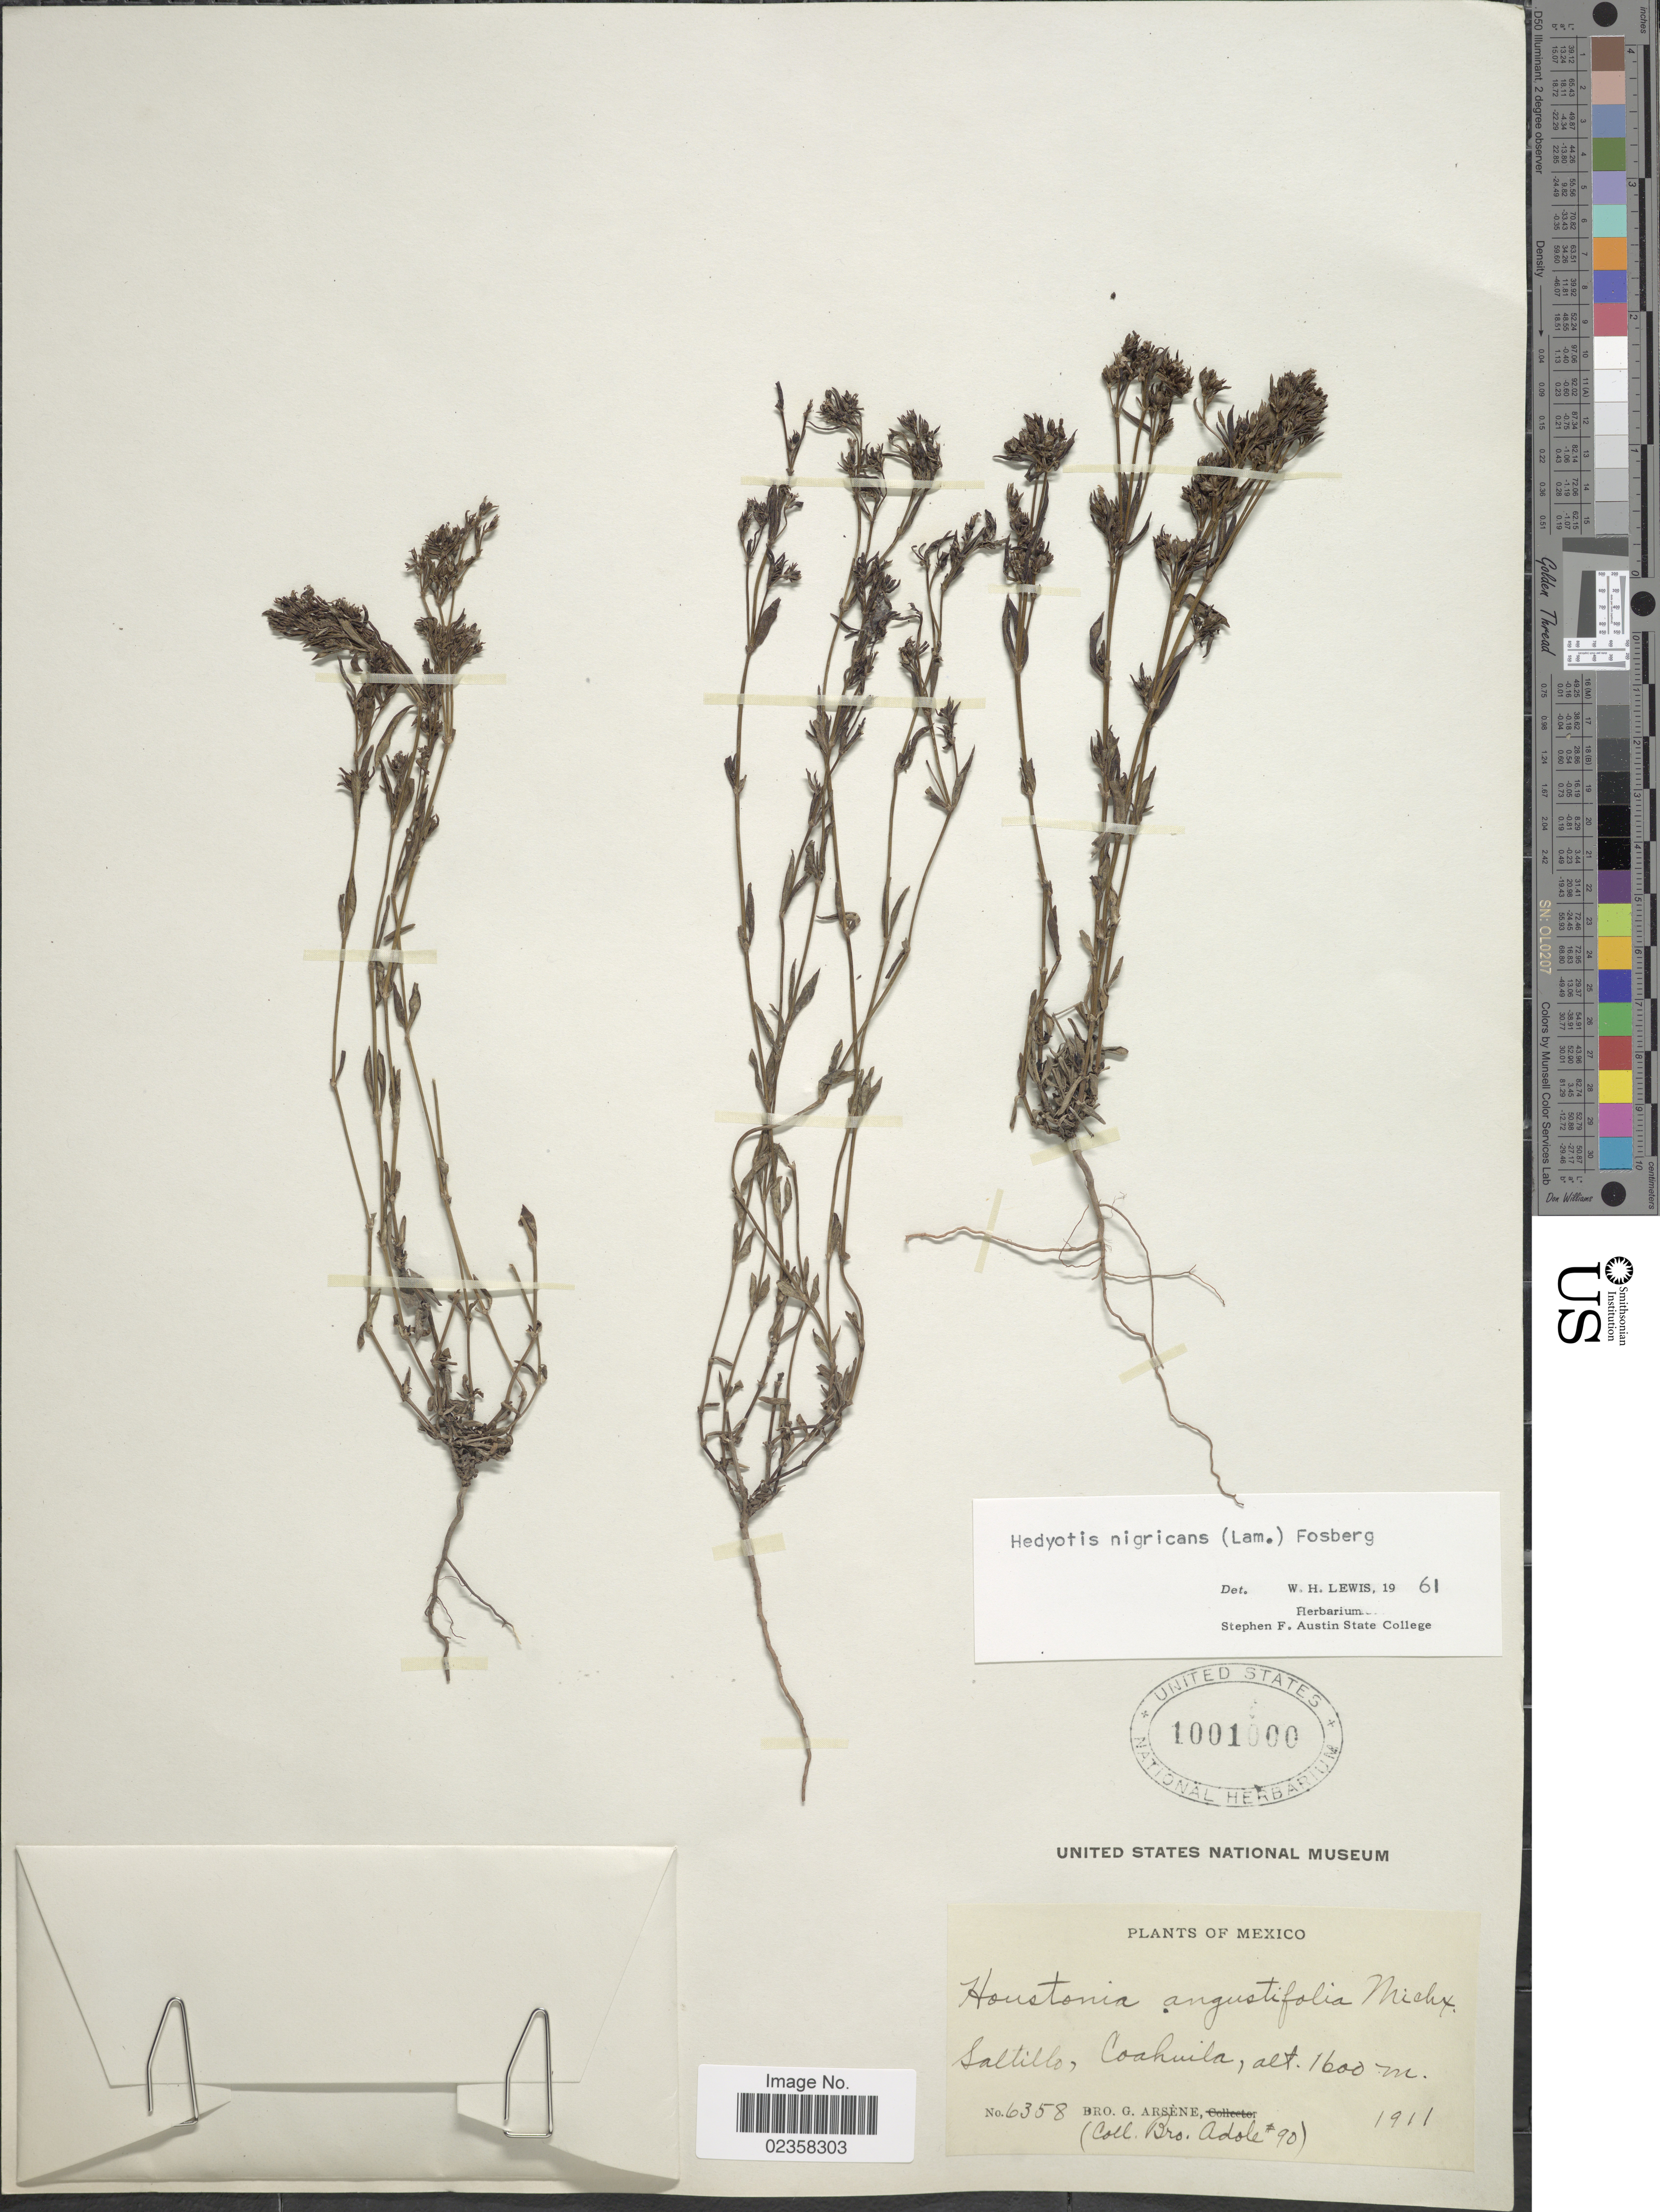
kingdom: Plantae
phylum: Tracheophyta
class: Magnoliopsida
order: Gentianales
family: Rubiaceae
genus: Houstonia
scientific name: Houstonia nigricans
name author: (Lam.) Fernald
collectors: Bro. G. Arsène & Bro. Adole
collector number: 90/6358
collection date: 1911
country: Mexico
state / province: Coahuila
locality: Saltillo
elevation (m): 1600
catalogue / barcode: US 1001000